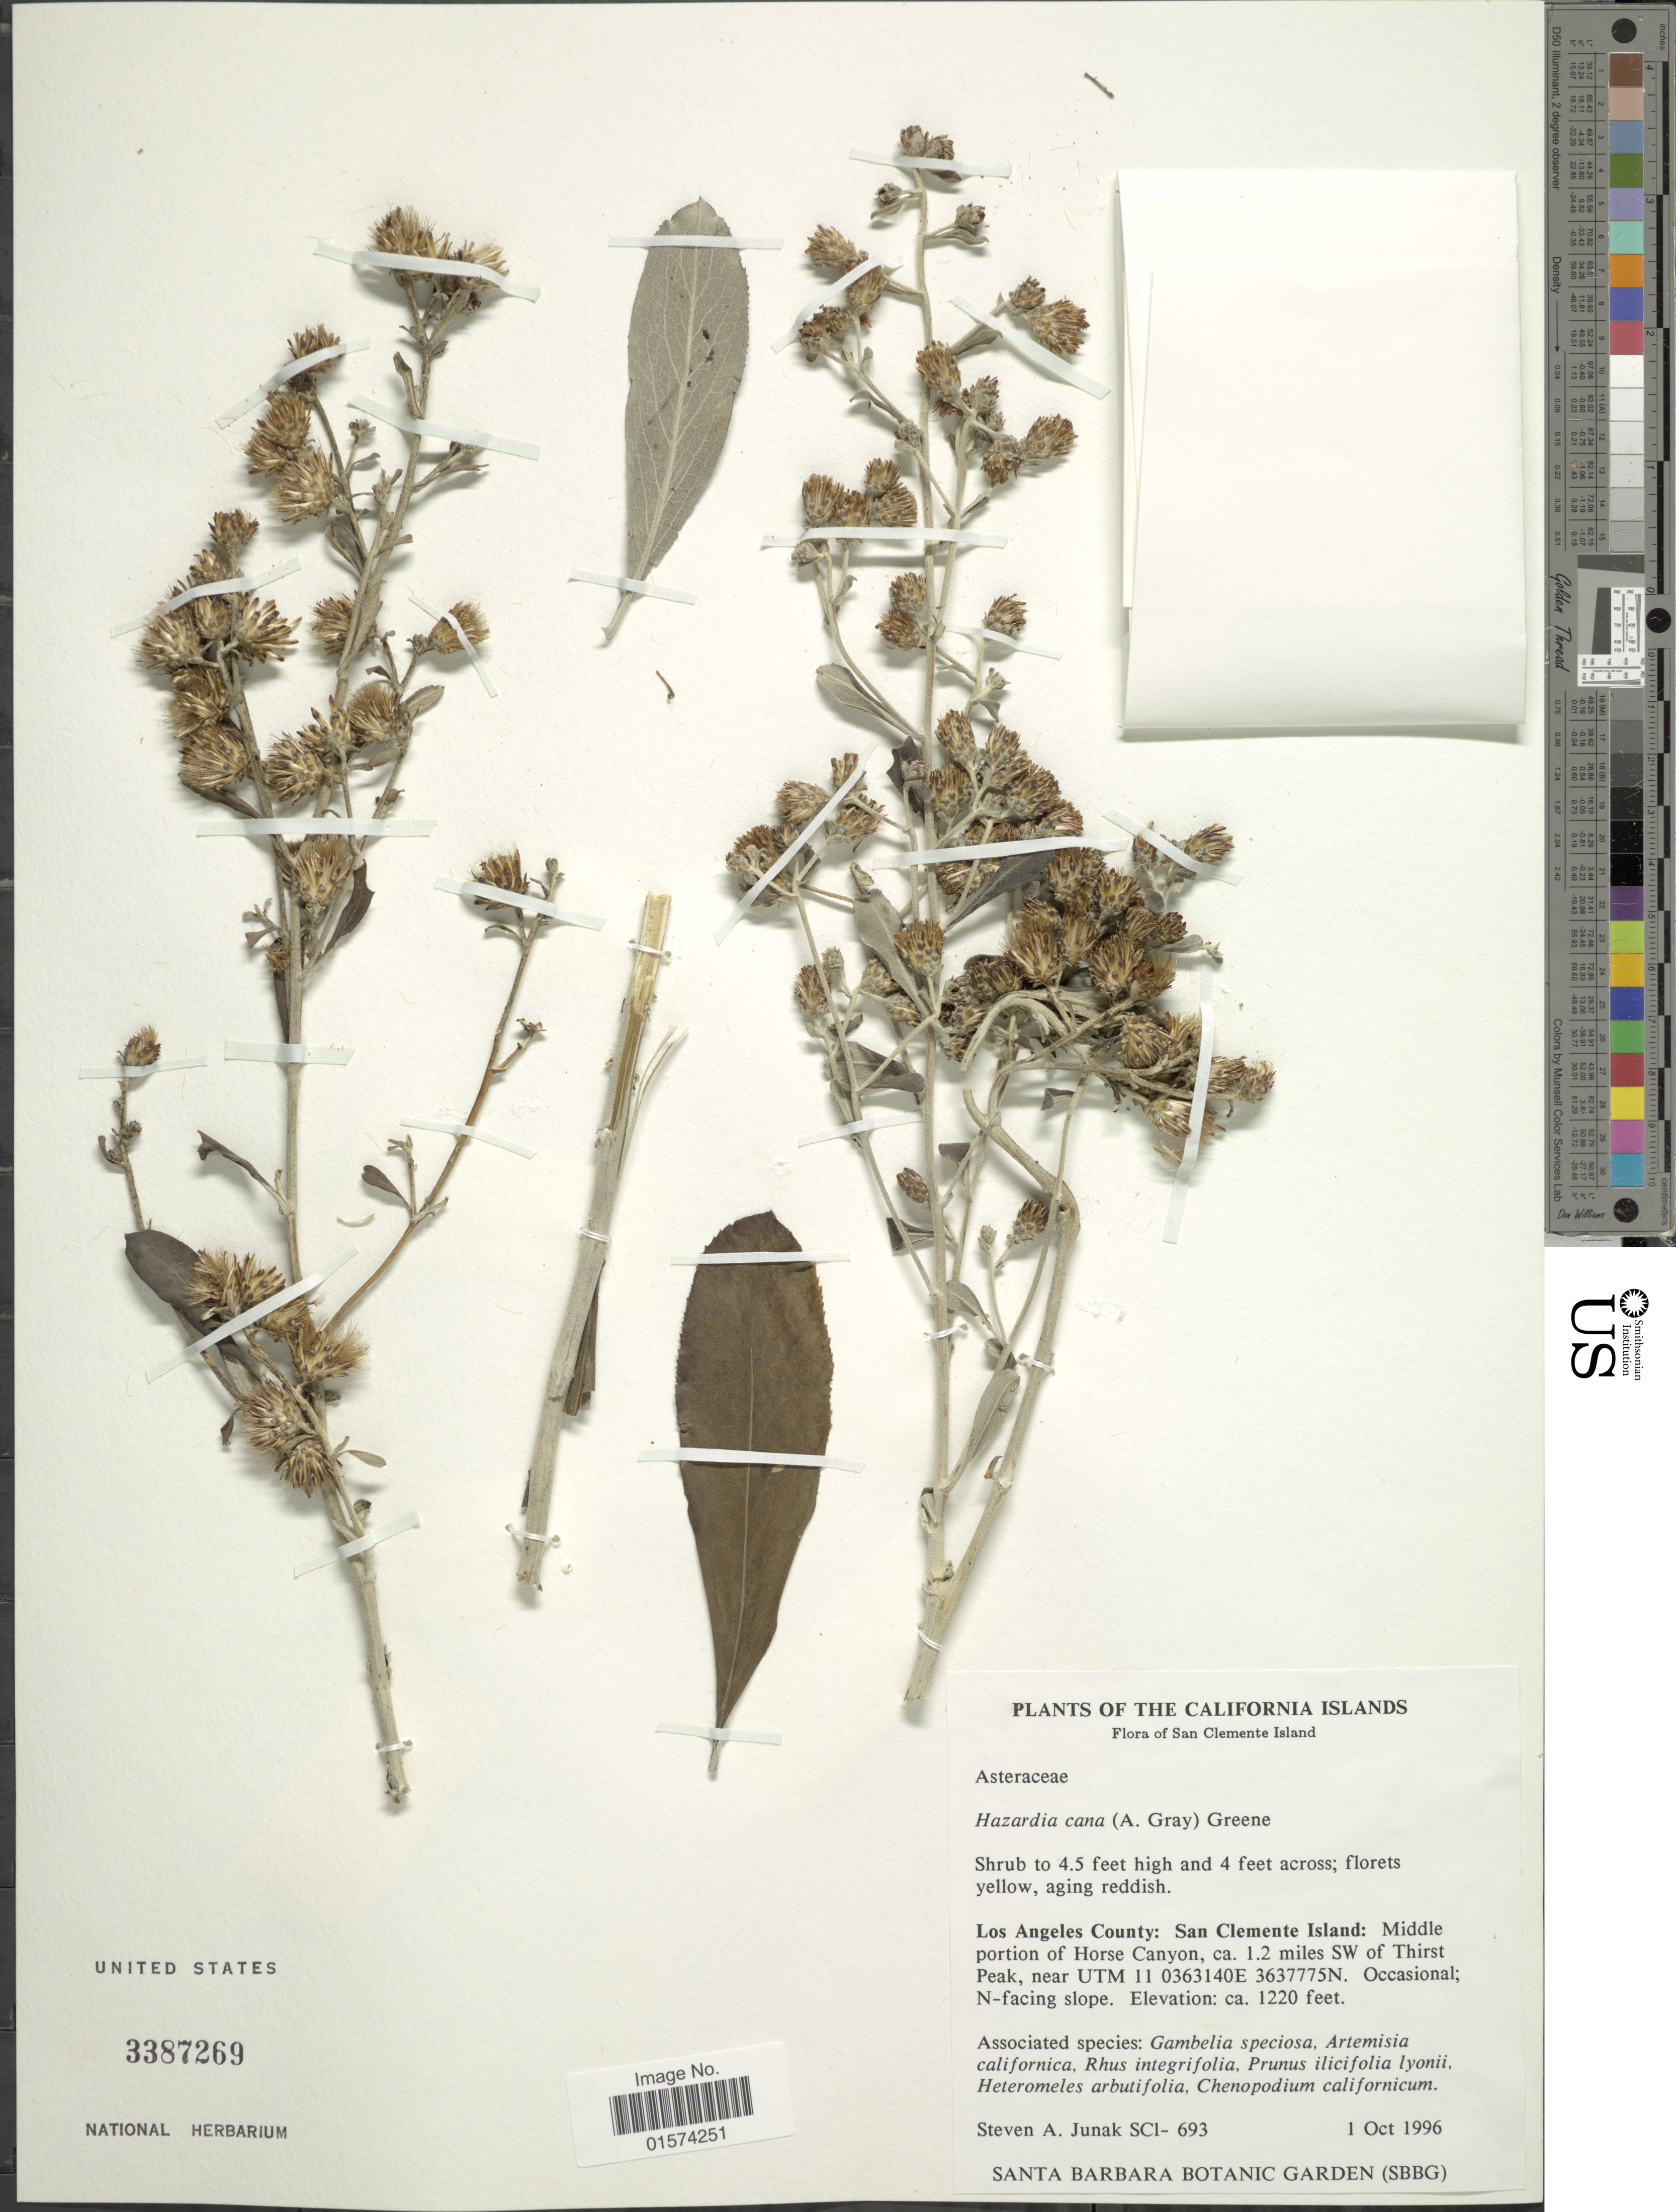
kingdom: Plantae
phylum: Tracheophyta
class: Magnoliopsida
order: Asterales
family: Asteraceae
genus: Hazardia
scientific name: Hazardia cana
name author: (A. Gray) Greene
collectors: S. Junak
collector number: SCI-693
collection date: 1996-10-01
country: United States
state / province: California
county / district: Los Angeles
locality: California Islands, San Clemente Island, Los Angeles County: San Clemente Island: Middle portion of Horse Canyon, ca. 12 miles SW of Thirst Peak, near UTM 11 0363140E 3637775N, Occasional N-facing slope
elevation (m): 372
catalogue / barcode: US 3387269